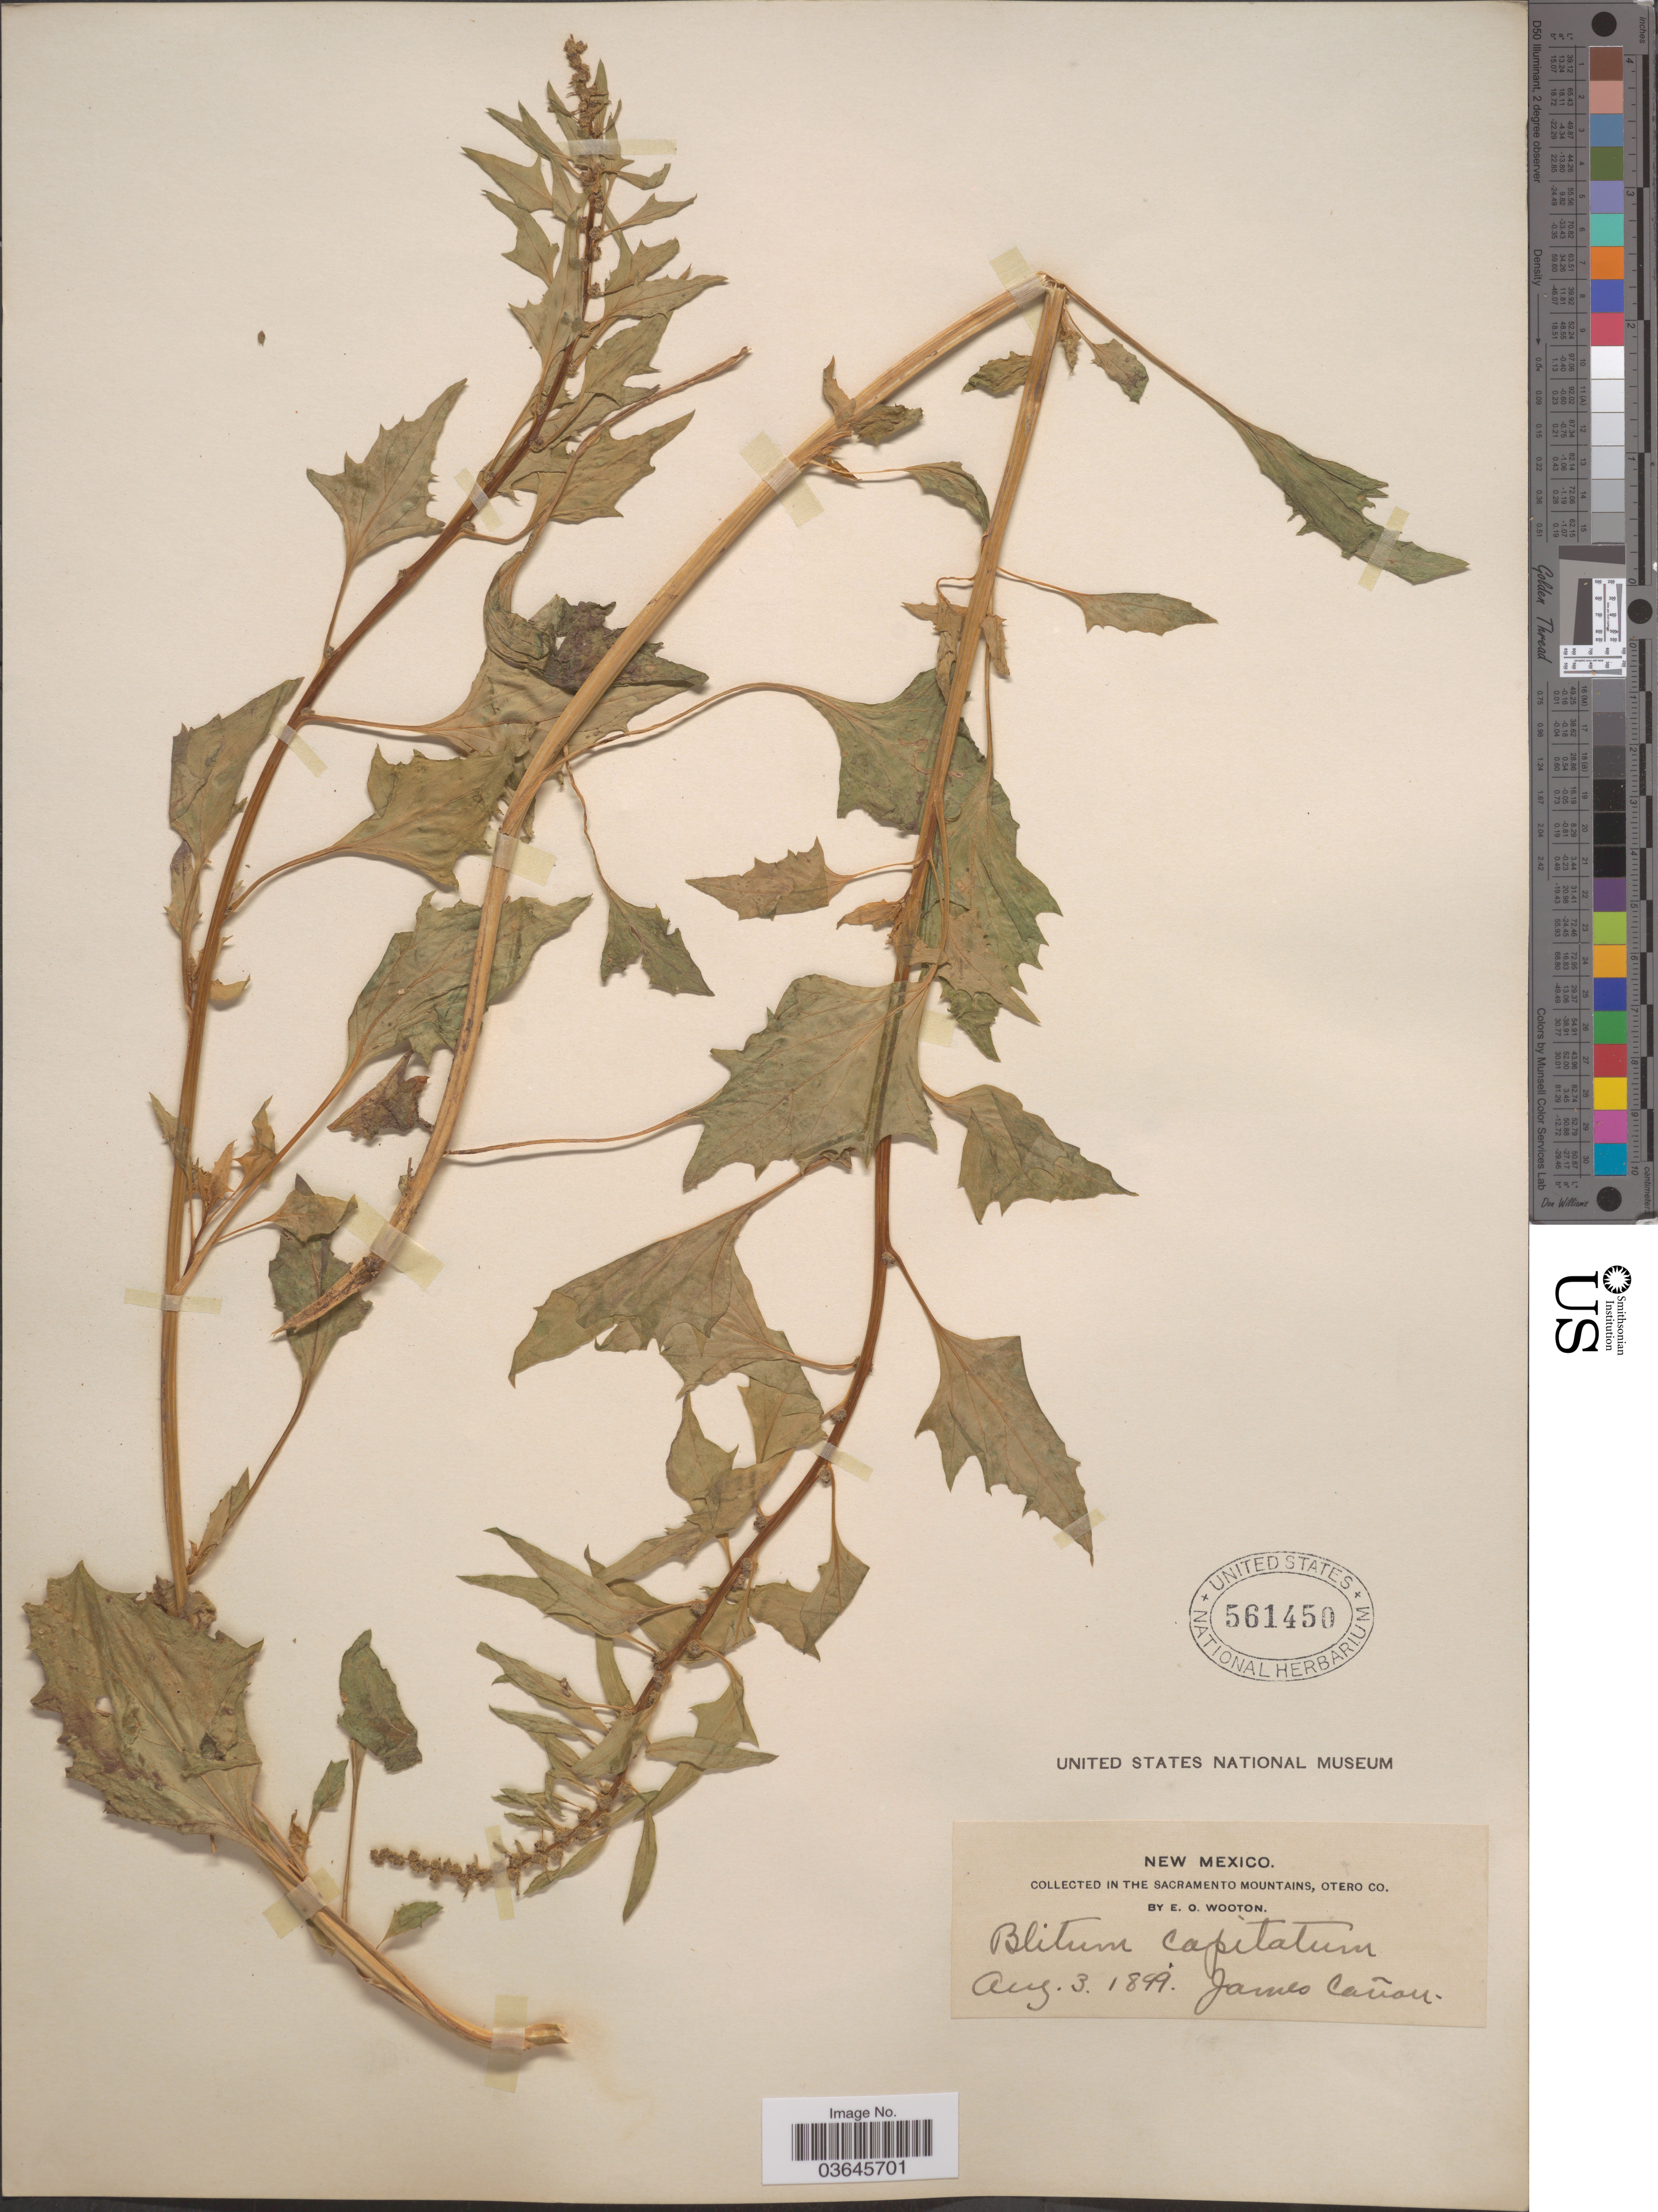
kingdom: Plantae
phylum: Tracheophyta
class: Magnoliopsida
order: Caryophyllales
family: Amaranthaceae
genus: Blitum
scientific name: Blitum capitatum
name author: L.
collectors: E. O. Wooton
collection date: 1899-08-03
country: United States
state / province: New Mexico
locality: In the Sacramento Mountains, Otero Co. James Cañon.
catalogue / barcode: US 561450